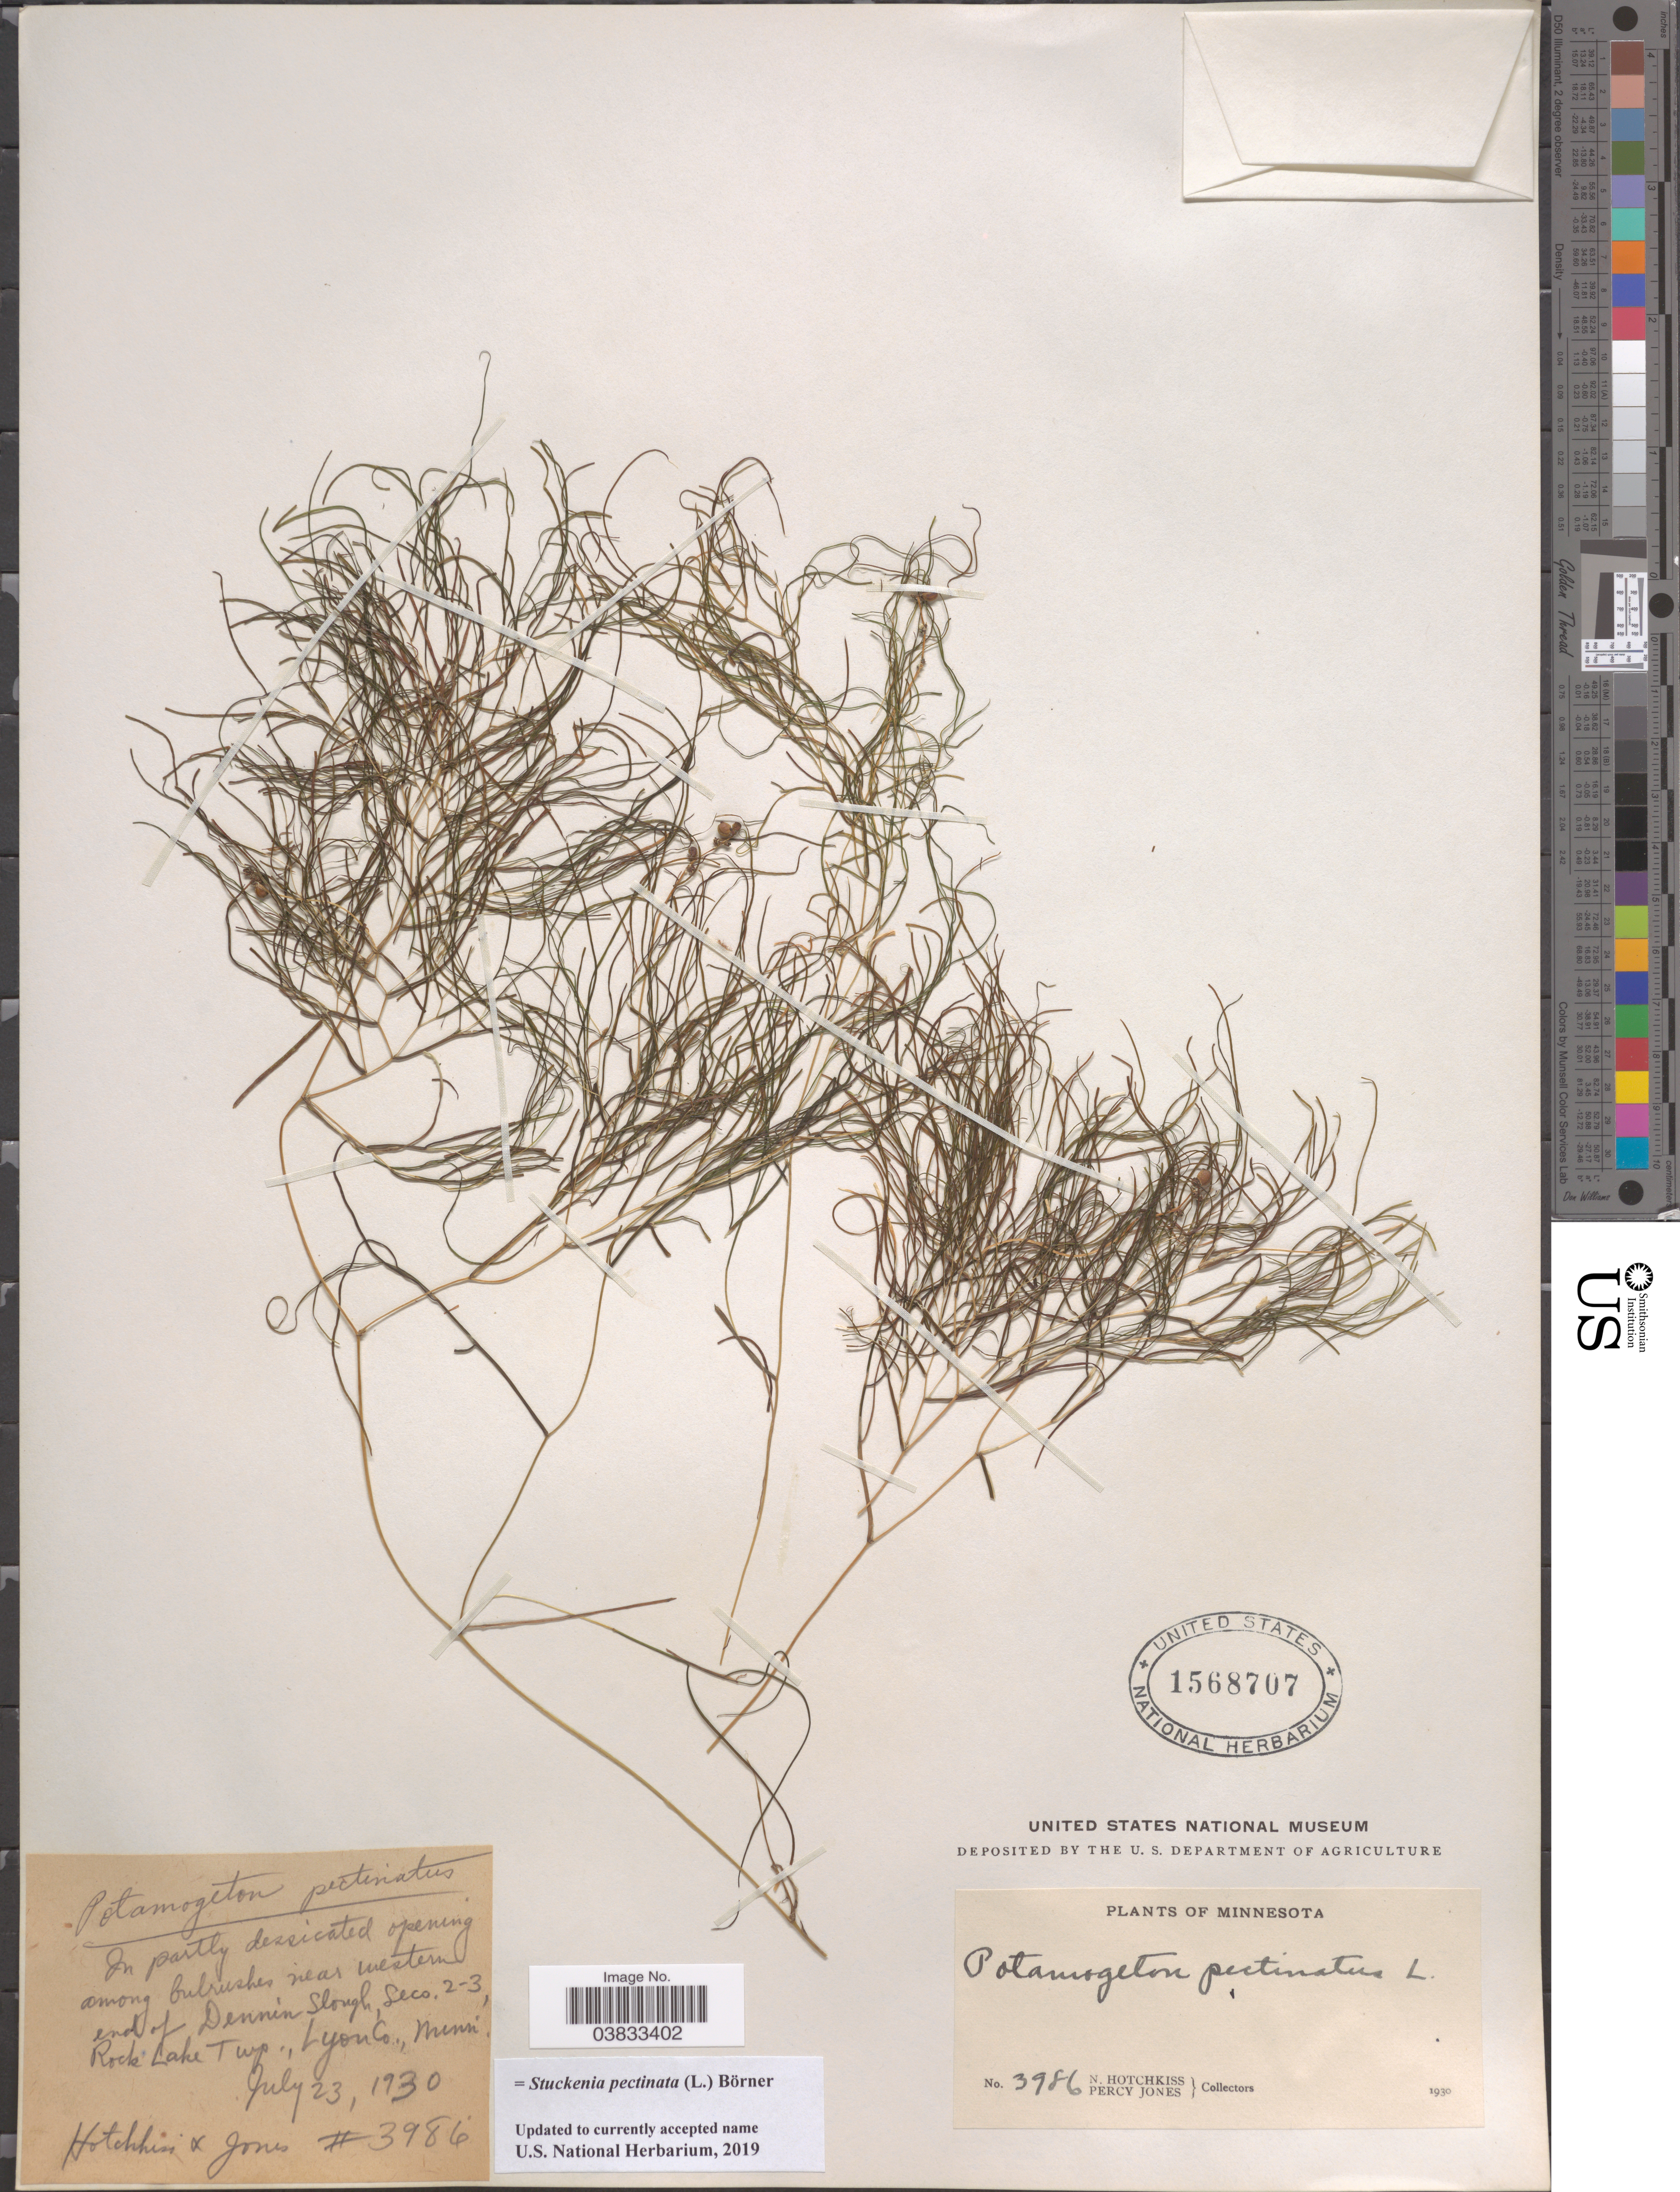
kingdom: Plantae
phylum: Tracheophyta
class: Liliopsida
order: Alismatales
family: Potamogetonaceae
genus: Stuckenia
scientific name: Stuckenia pectinata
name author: (L.) Börner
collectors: N. Hotchkiss & P. Jones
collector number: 3986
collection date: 1930-07-23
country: United States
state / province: Minnesota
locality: Near Western end of Dennin Slough, Seco. 2-3, Rock Lake Twp., Lyon Co.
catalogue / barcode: US 1568707